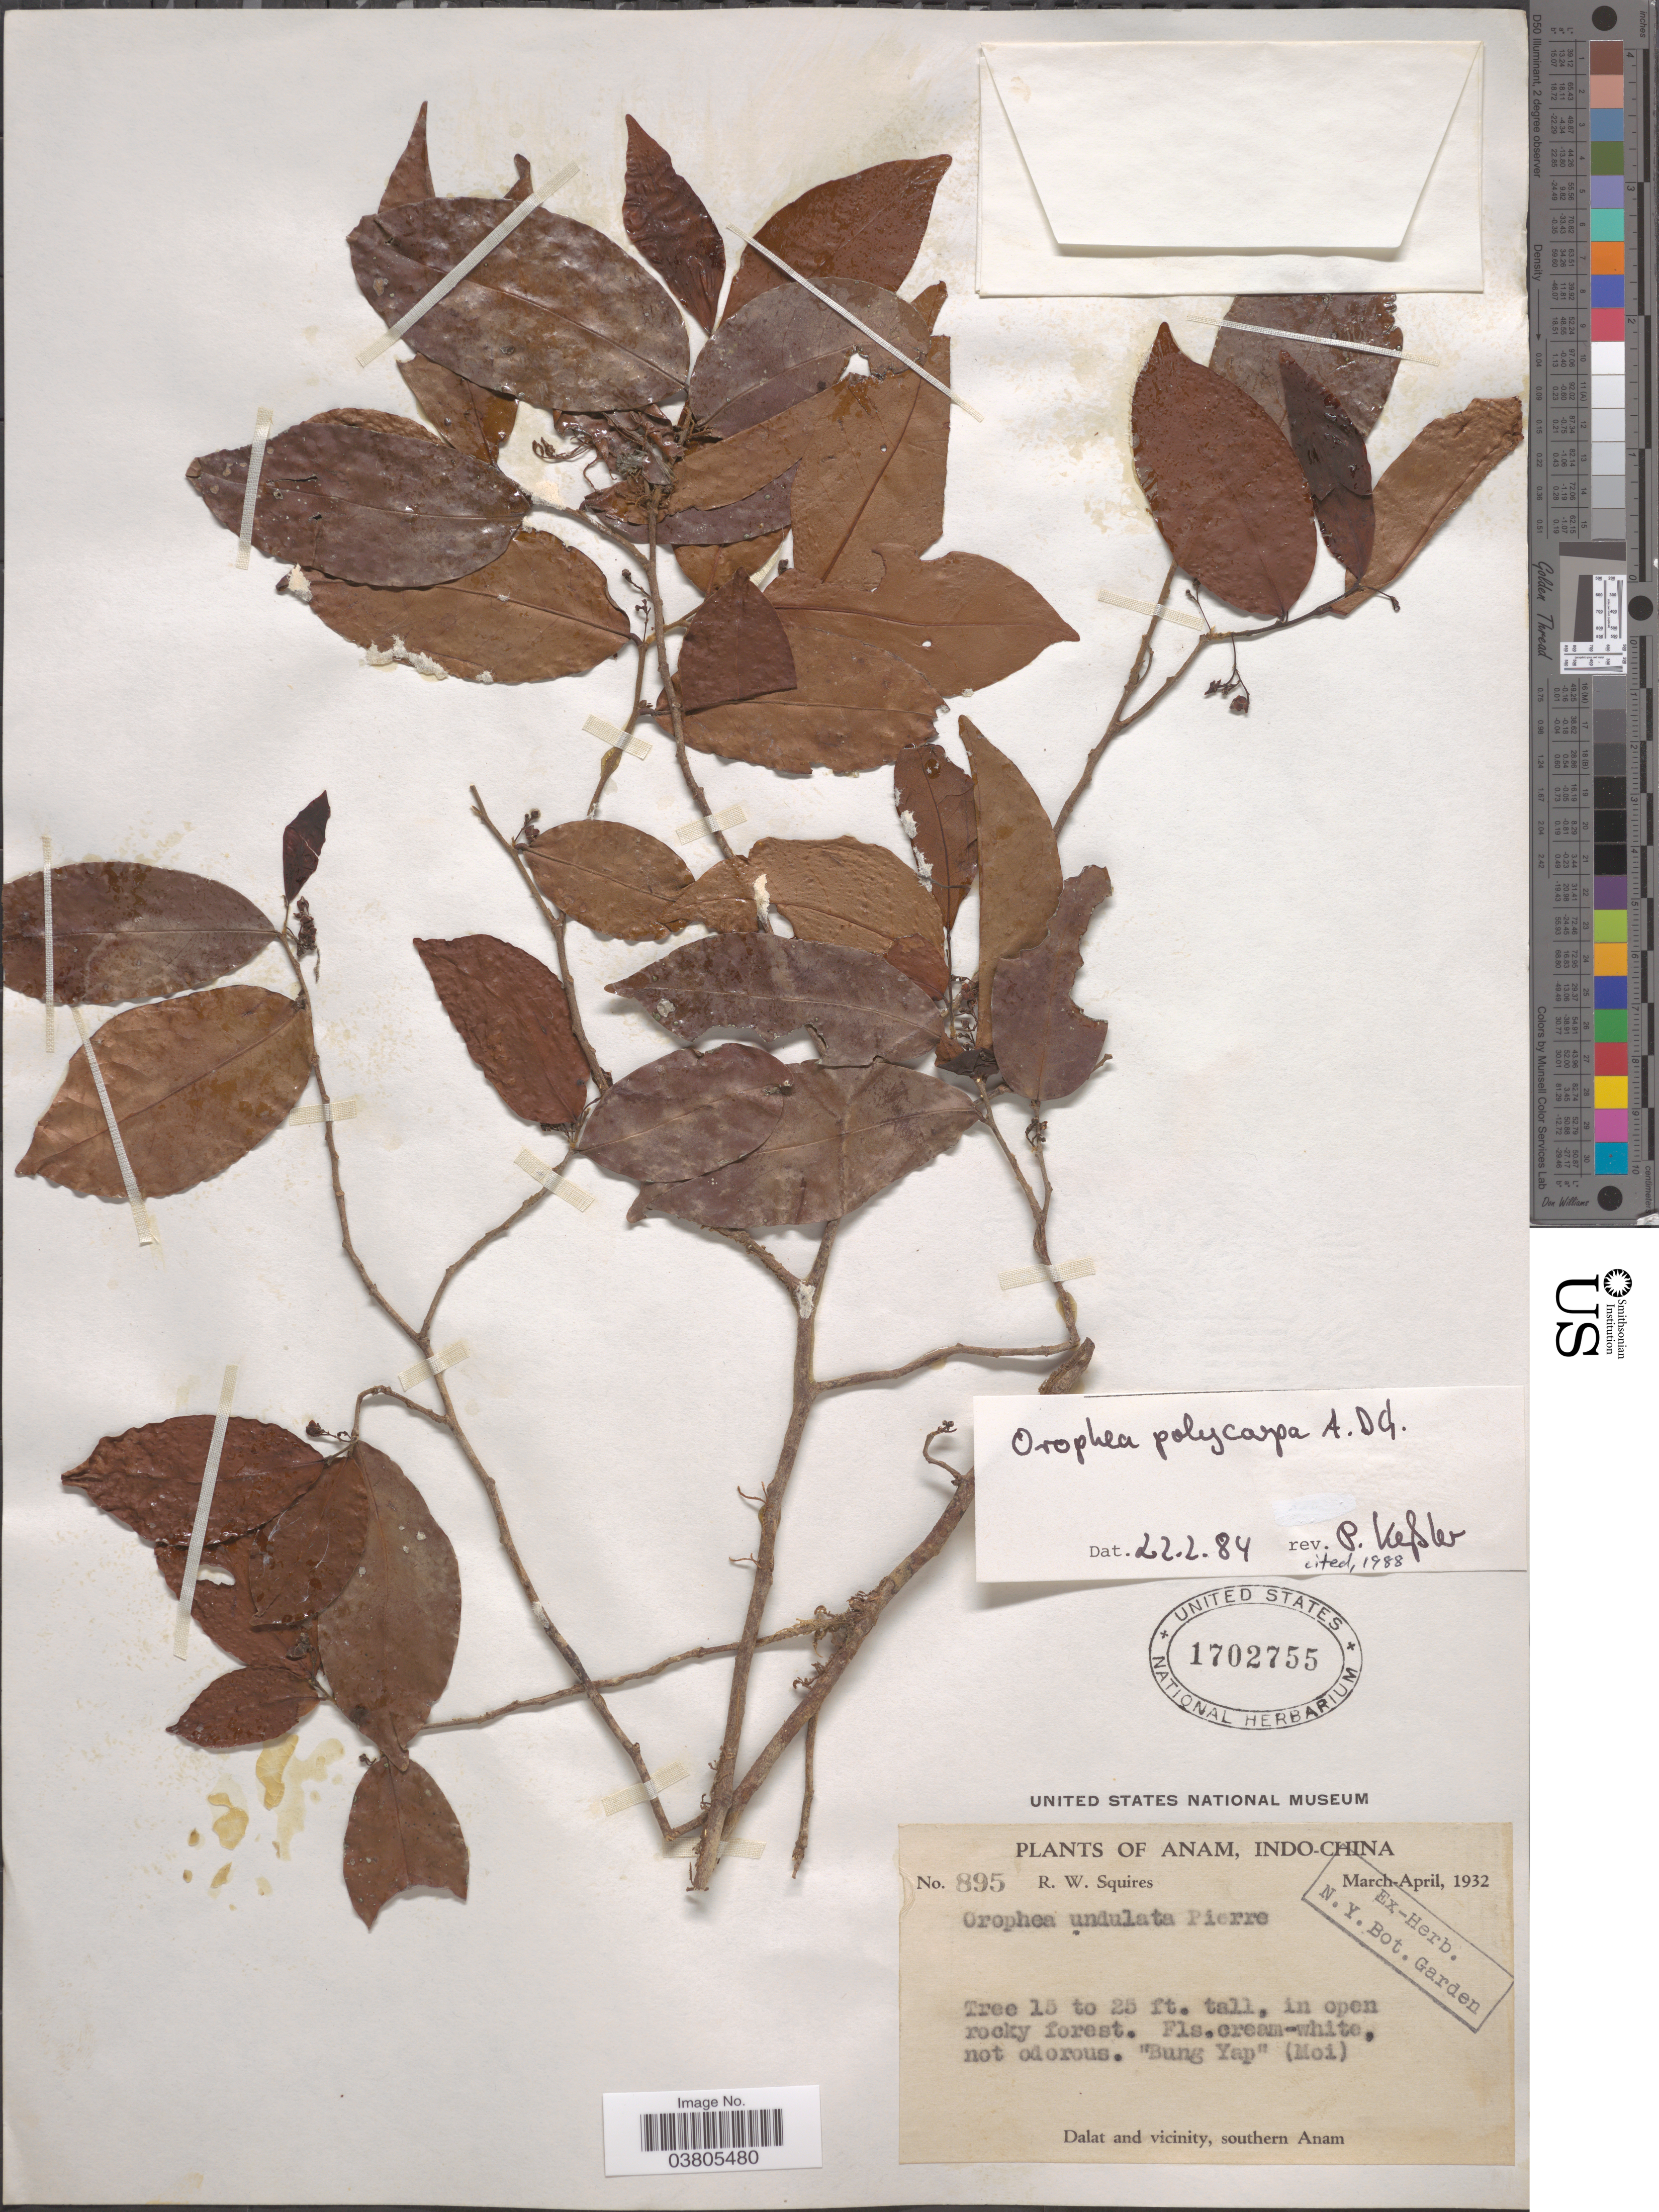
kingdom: Plantae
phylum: Tracheophyta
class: Magnoliopsida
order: Magnoliales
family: Annonaceae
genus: Orophea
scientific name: Orophea polycarpa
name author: A. DC.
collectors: R. Squires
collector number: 895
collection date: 1932-03/1932-04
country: Vietnam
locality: Anam, Indo-China. 'Bung Yap' (Moi). Dalat and vicinity, southern Anam.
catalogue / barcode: US 1702755